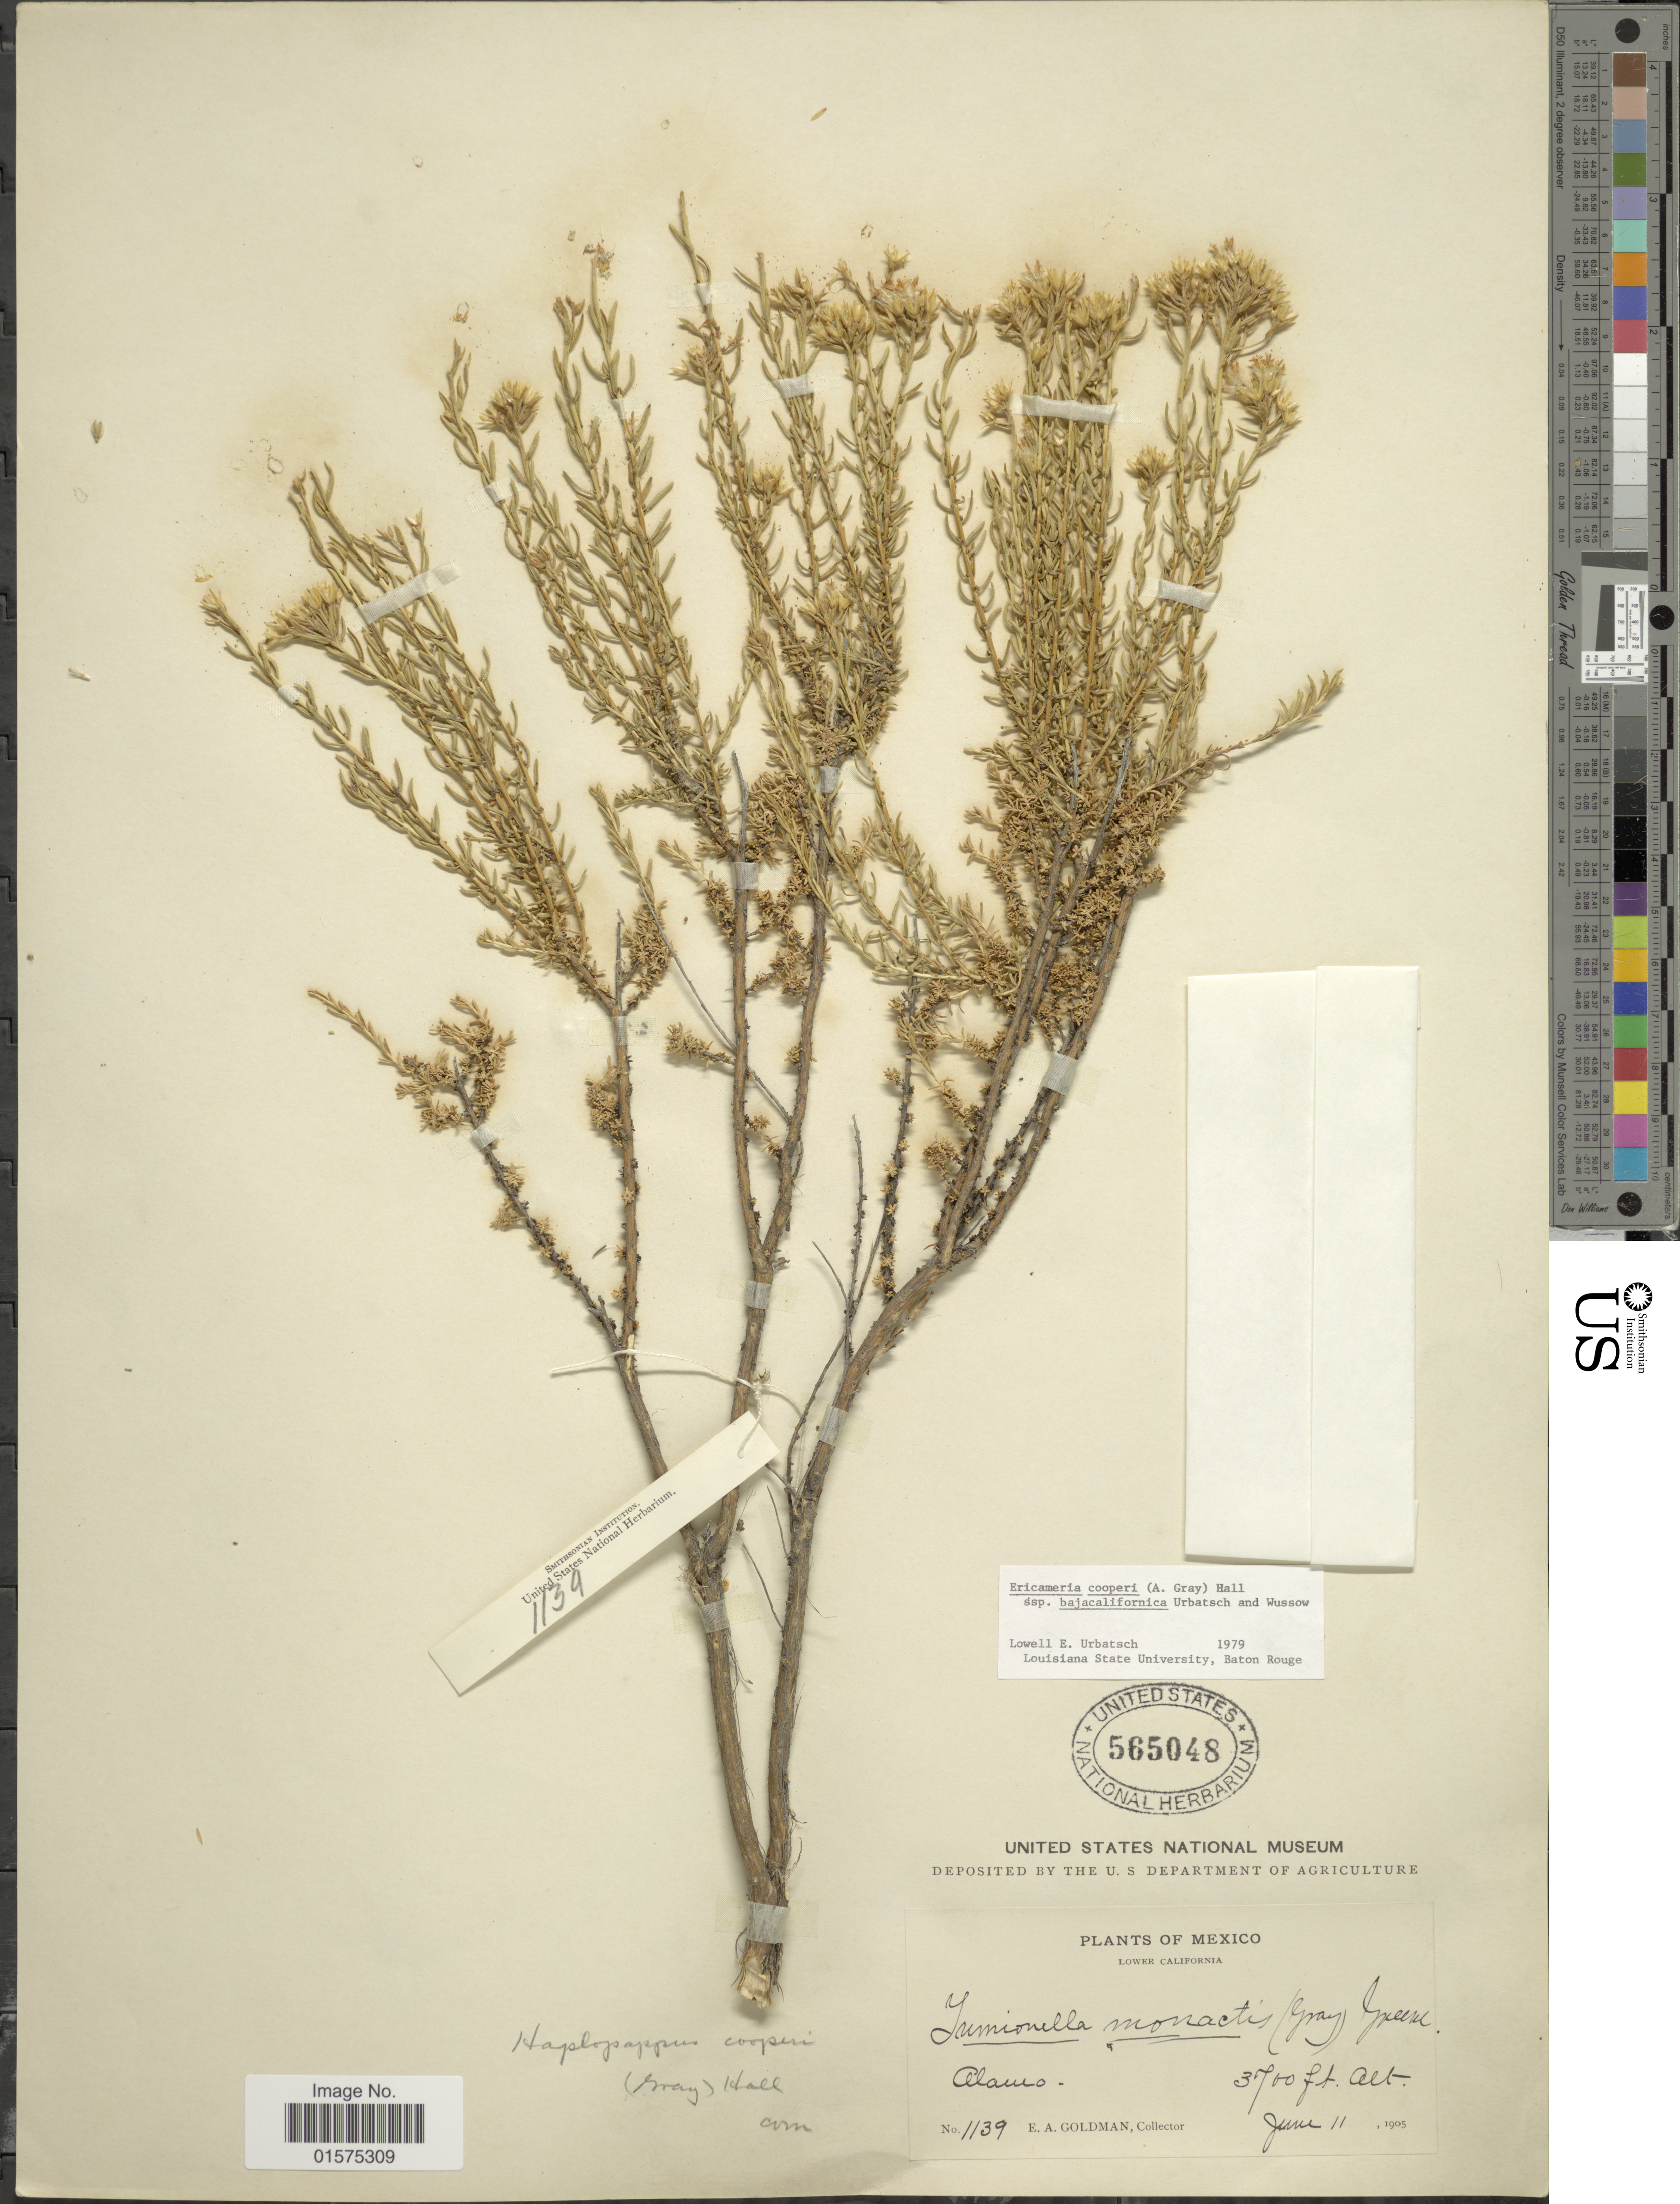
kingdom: Plantae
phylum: Tracheophyta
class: Magnoliopsida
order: Asterales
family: Asteraceae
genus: Ericameria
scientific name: Ericameria cooperi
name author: (A. Gray) Hall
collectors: E. A. Goldman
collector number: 1139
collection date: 1905-06-11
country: Mexico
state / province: Baja California Norte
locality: Lower California. Alamo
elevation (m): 1128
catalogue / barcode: US 565048